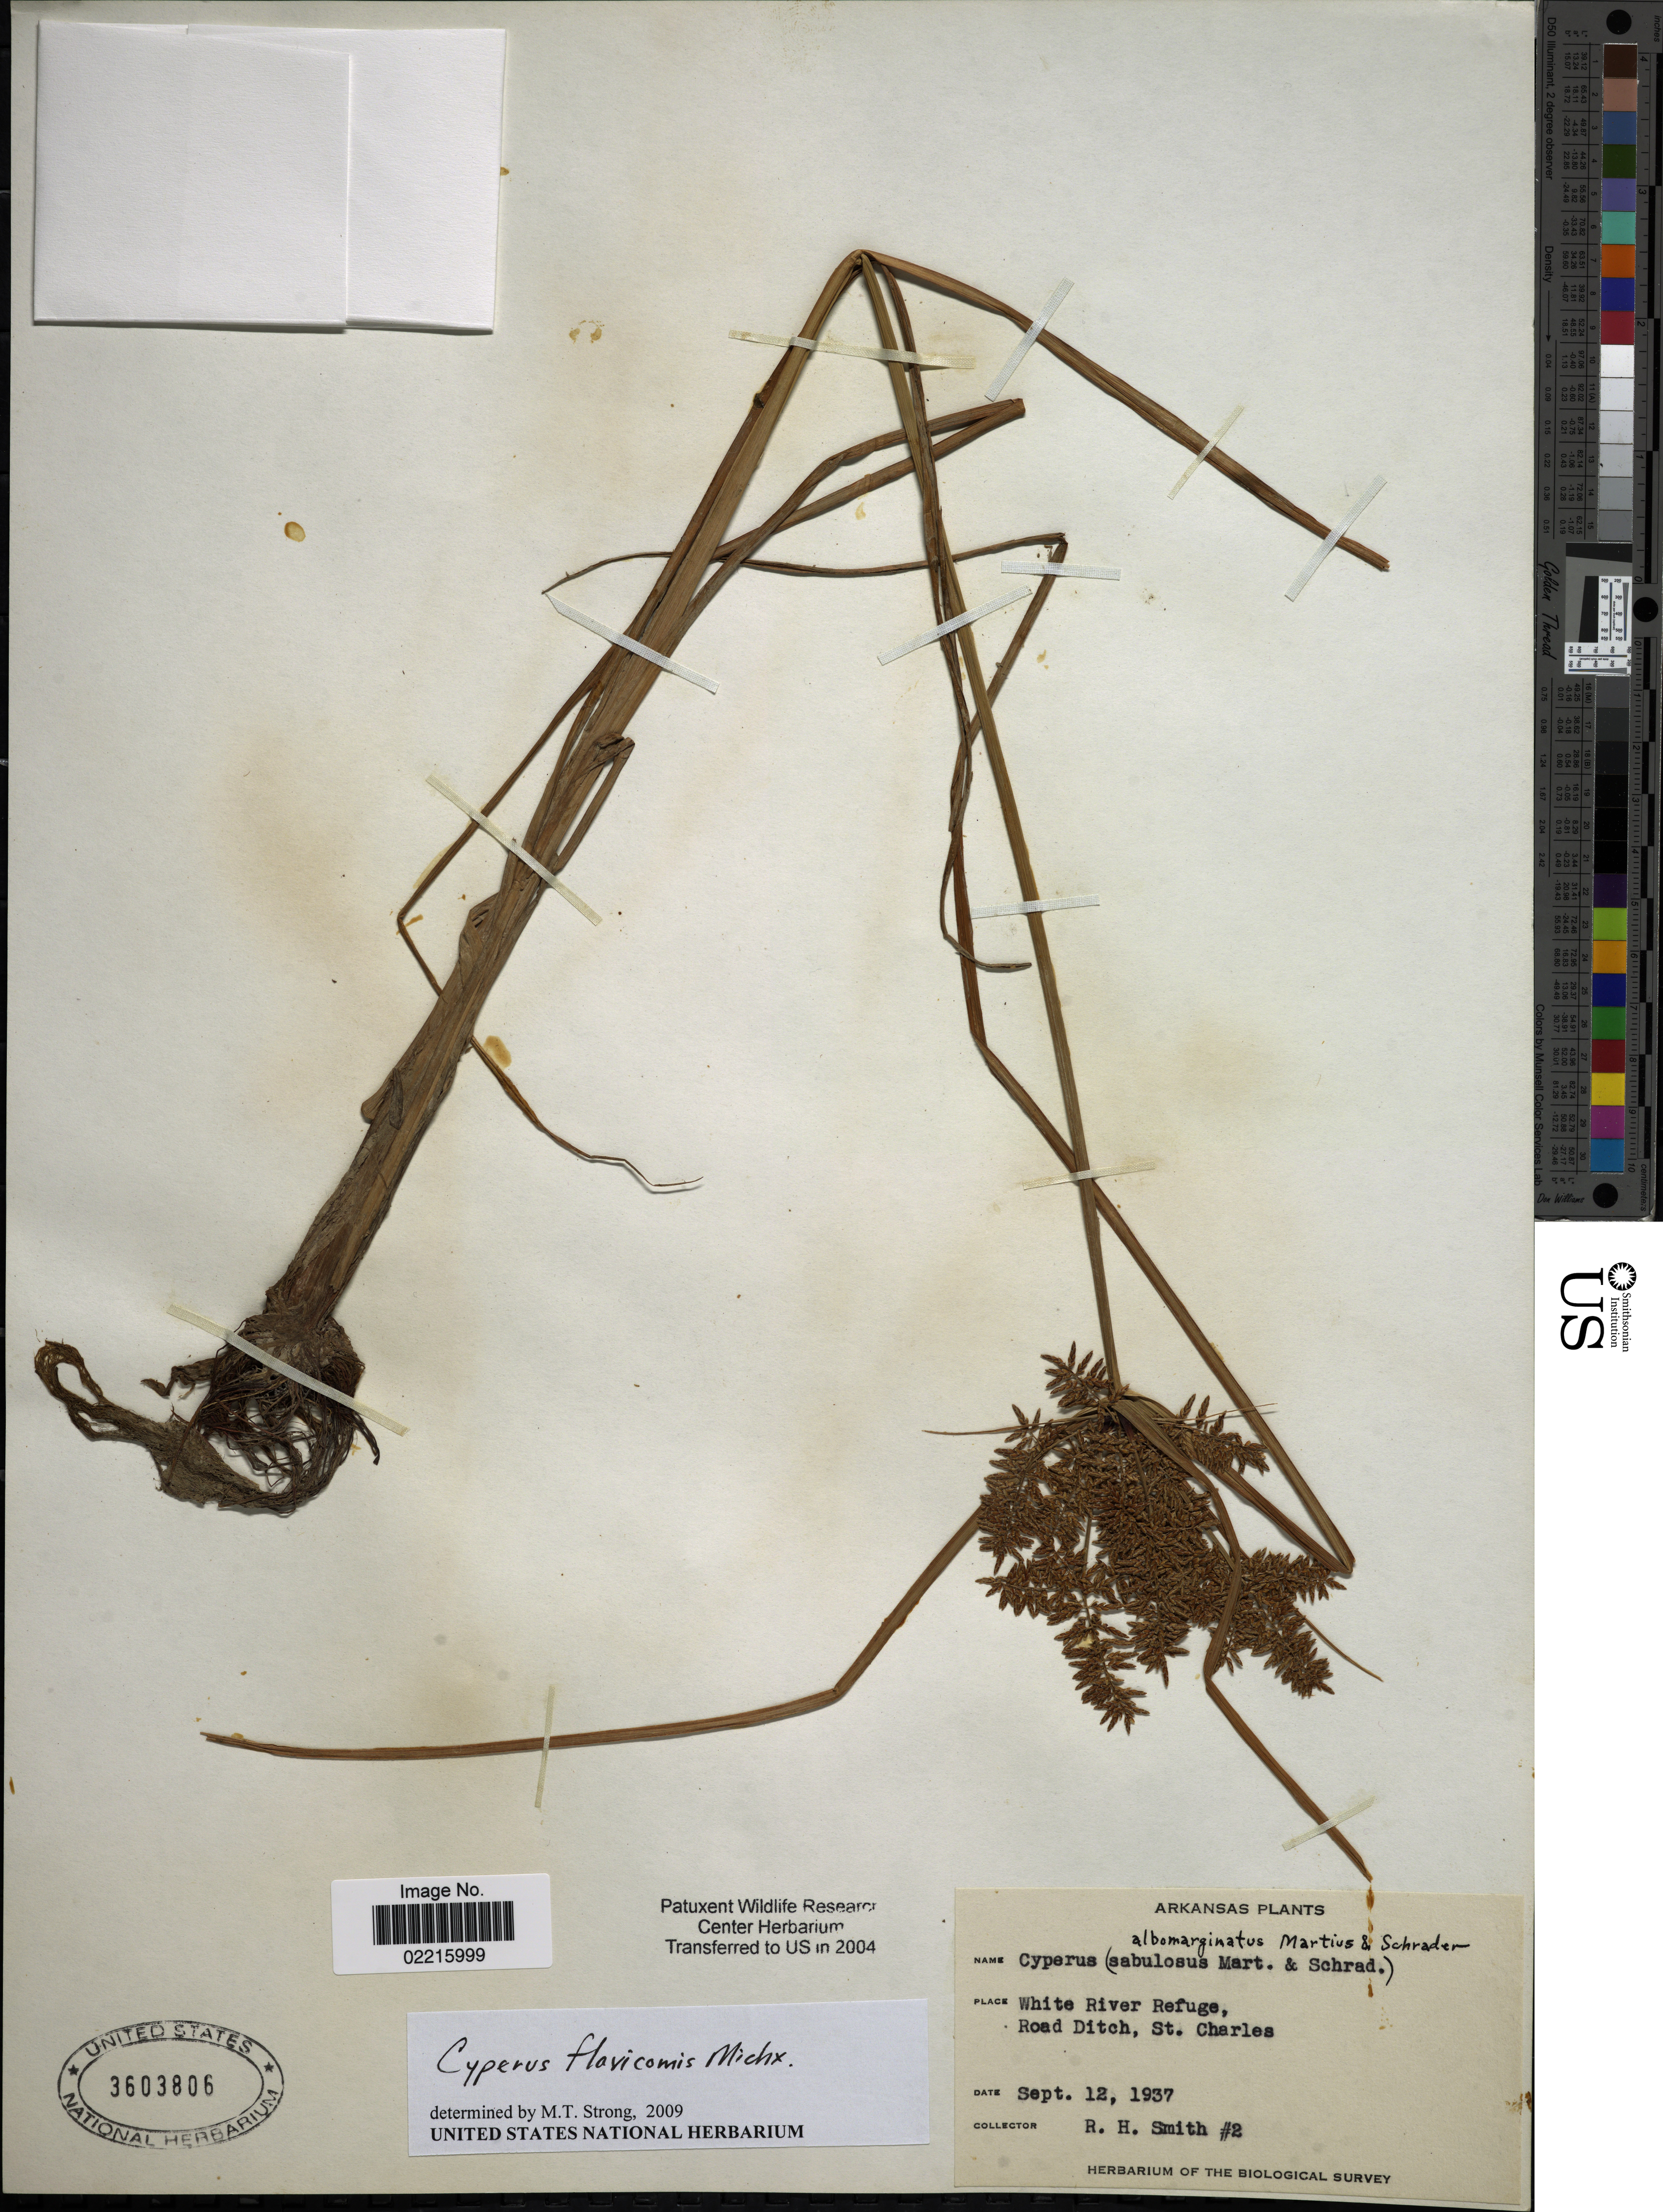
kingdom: Plantae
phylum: Tracheophyta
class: Liliopsida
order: Poales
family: Cyperaceae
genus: Cyperus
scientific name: Cyperus flavicomus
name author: Michx.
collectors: R. H. Smith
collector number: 2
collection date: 1937-09-12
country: United States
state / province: Arkansas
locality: White River Refuge, Road Ditch, St. Charles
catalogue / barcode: US 3603806